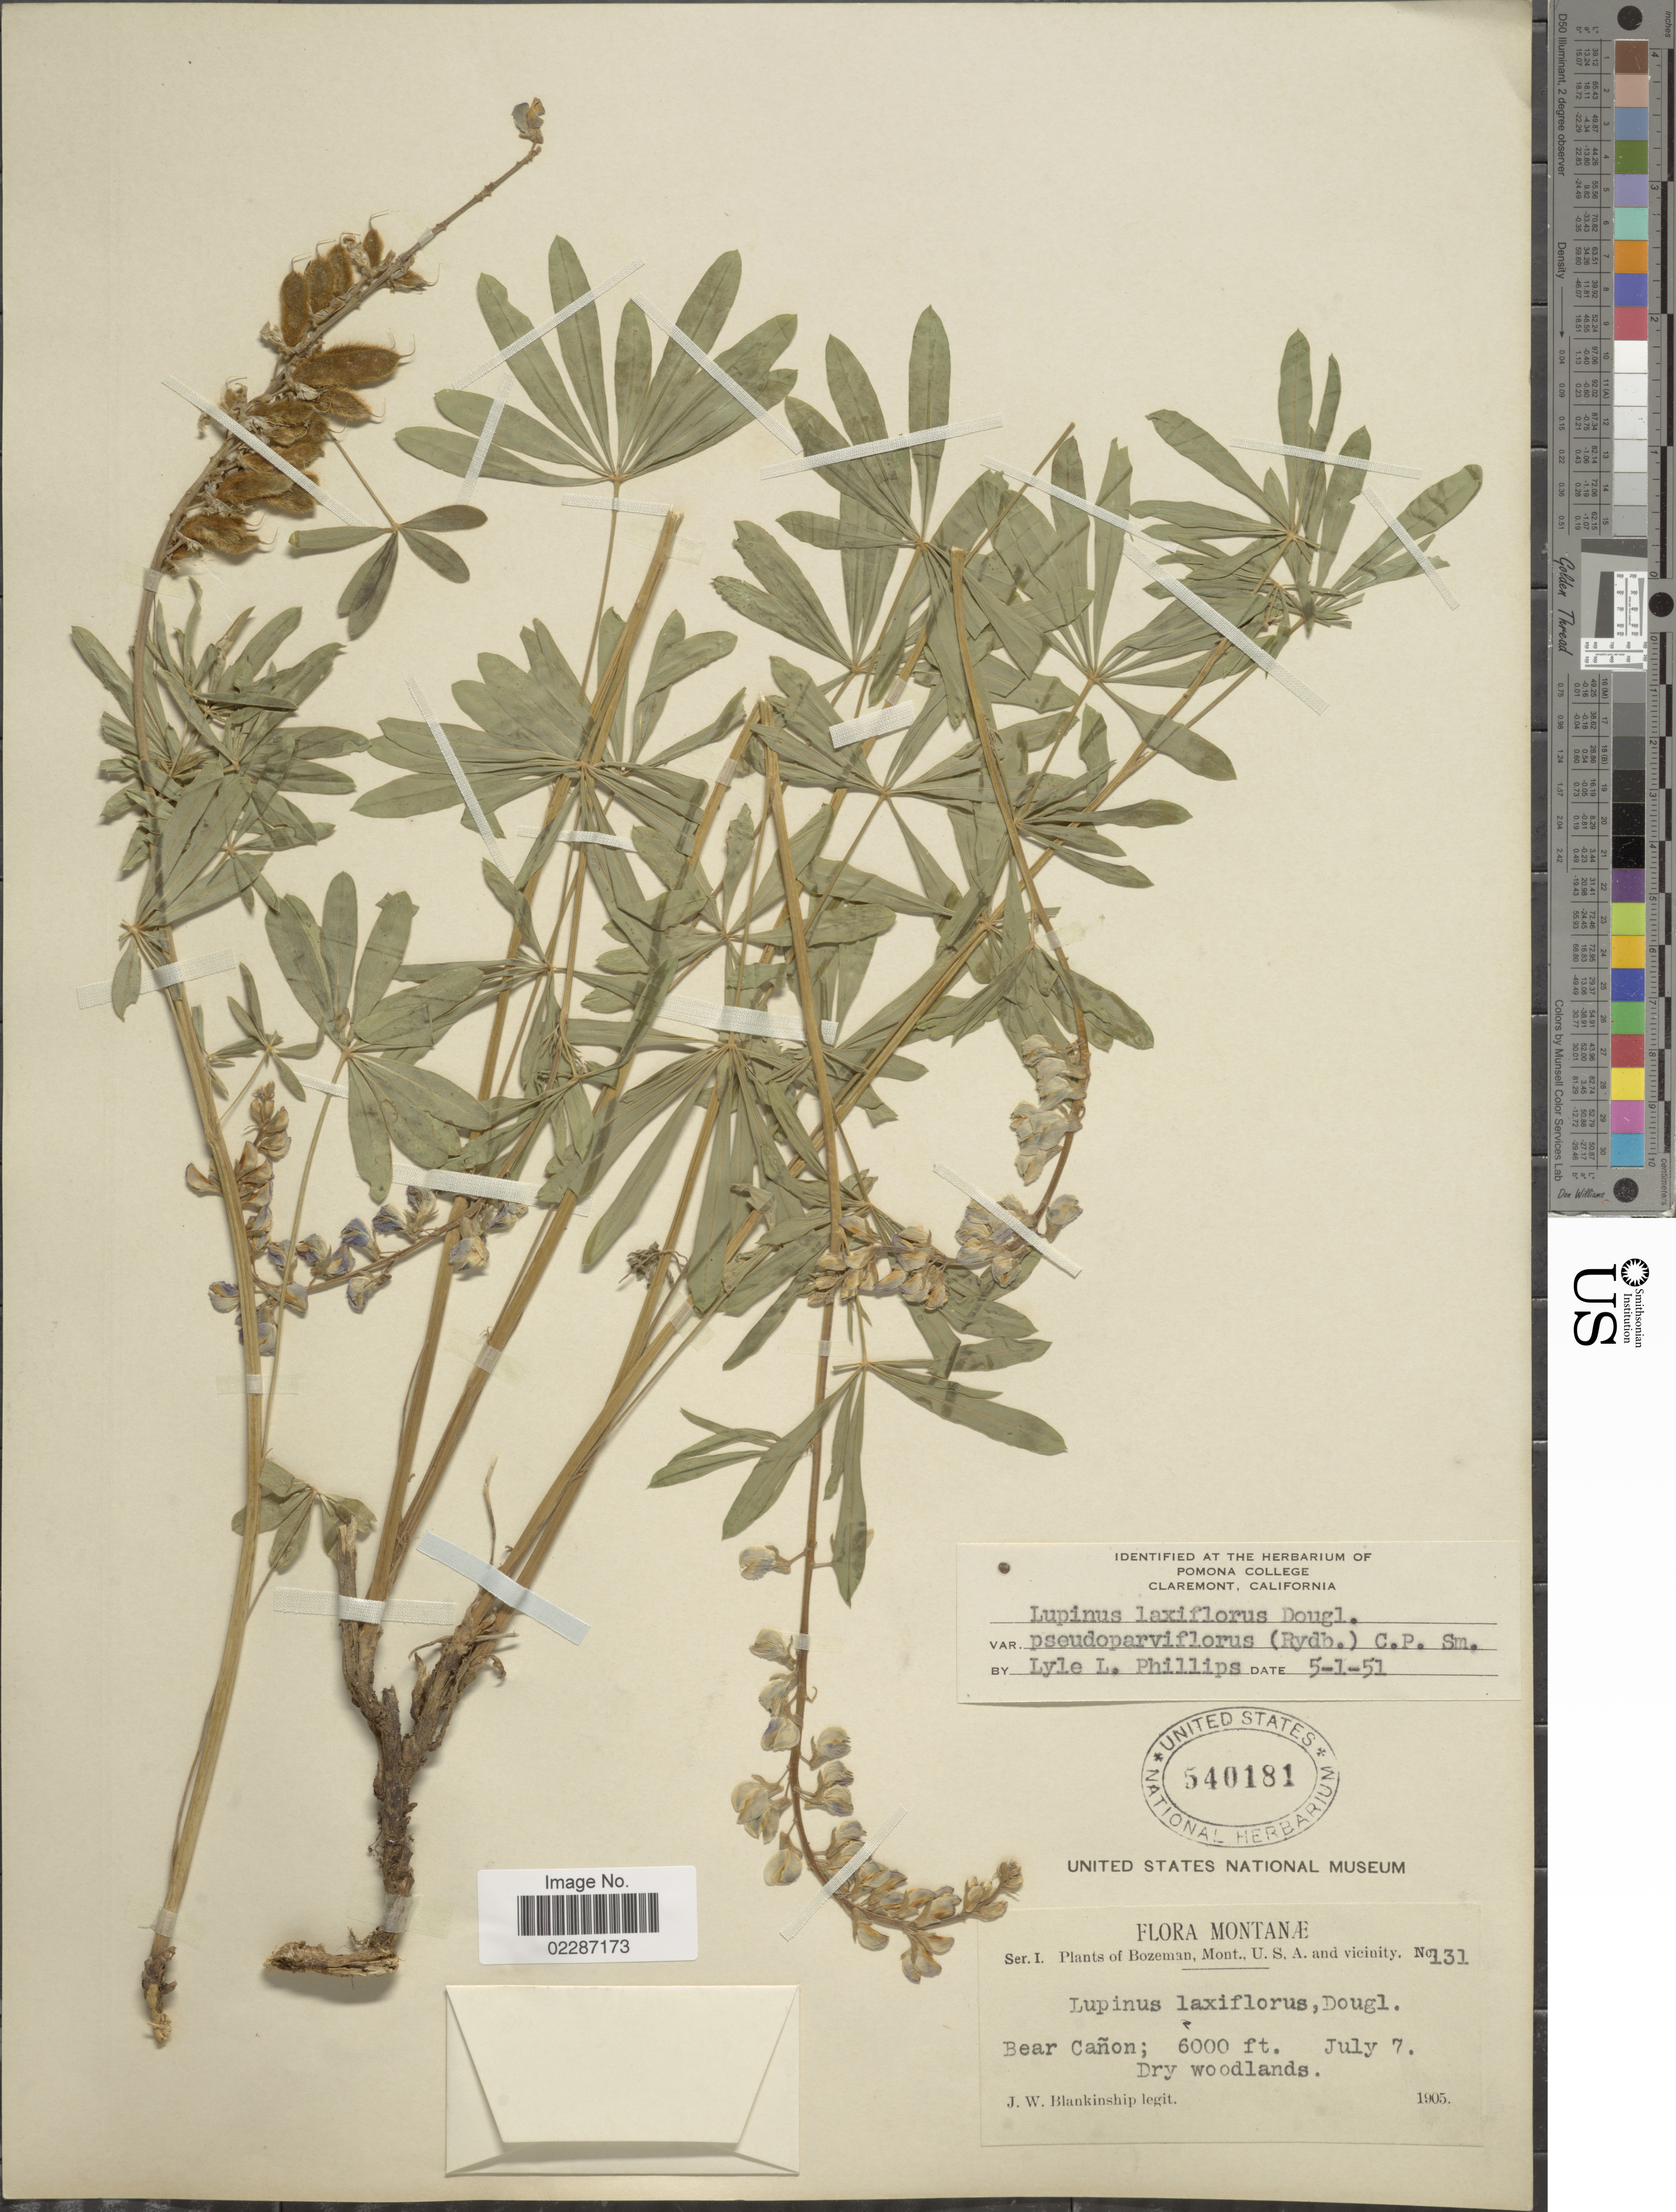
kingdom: Plantae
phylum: Tracheophyta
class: Magnoliopsida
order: Fabales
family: Fabaceae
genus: Lupinus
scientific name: Lupinus pseudoparviflorus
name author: Rydb.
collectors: J. W. Blankinship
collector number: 131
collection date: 1905-07-07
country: United States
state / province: Montana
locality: Bear Canon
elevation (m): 1829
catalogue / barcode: US 540181